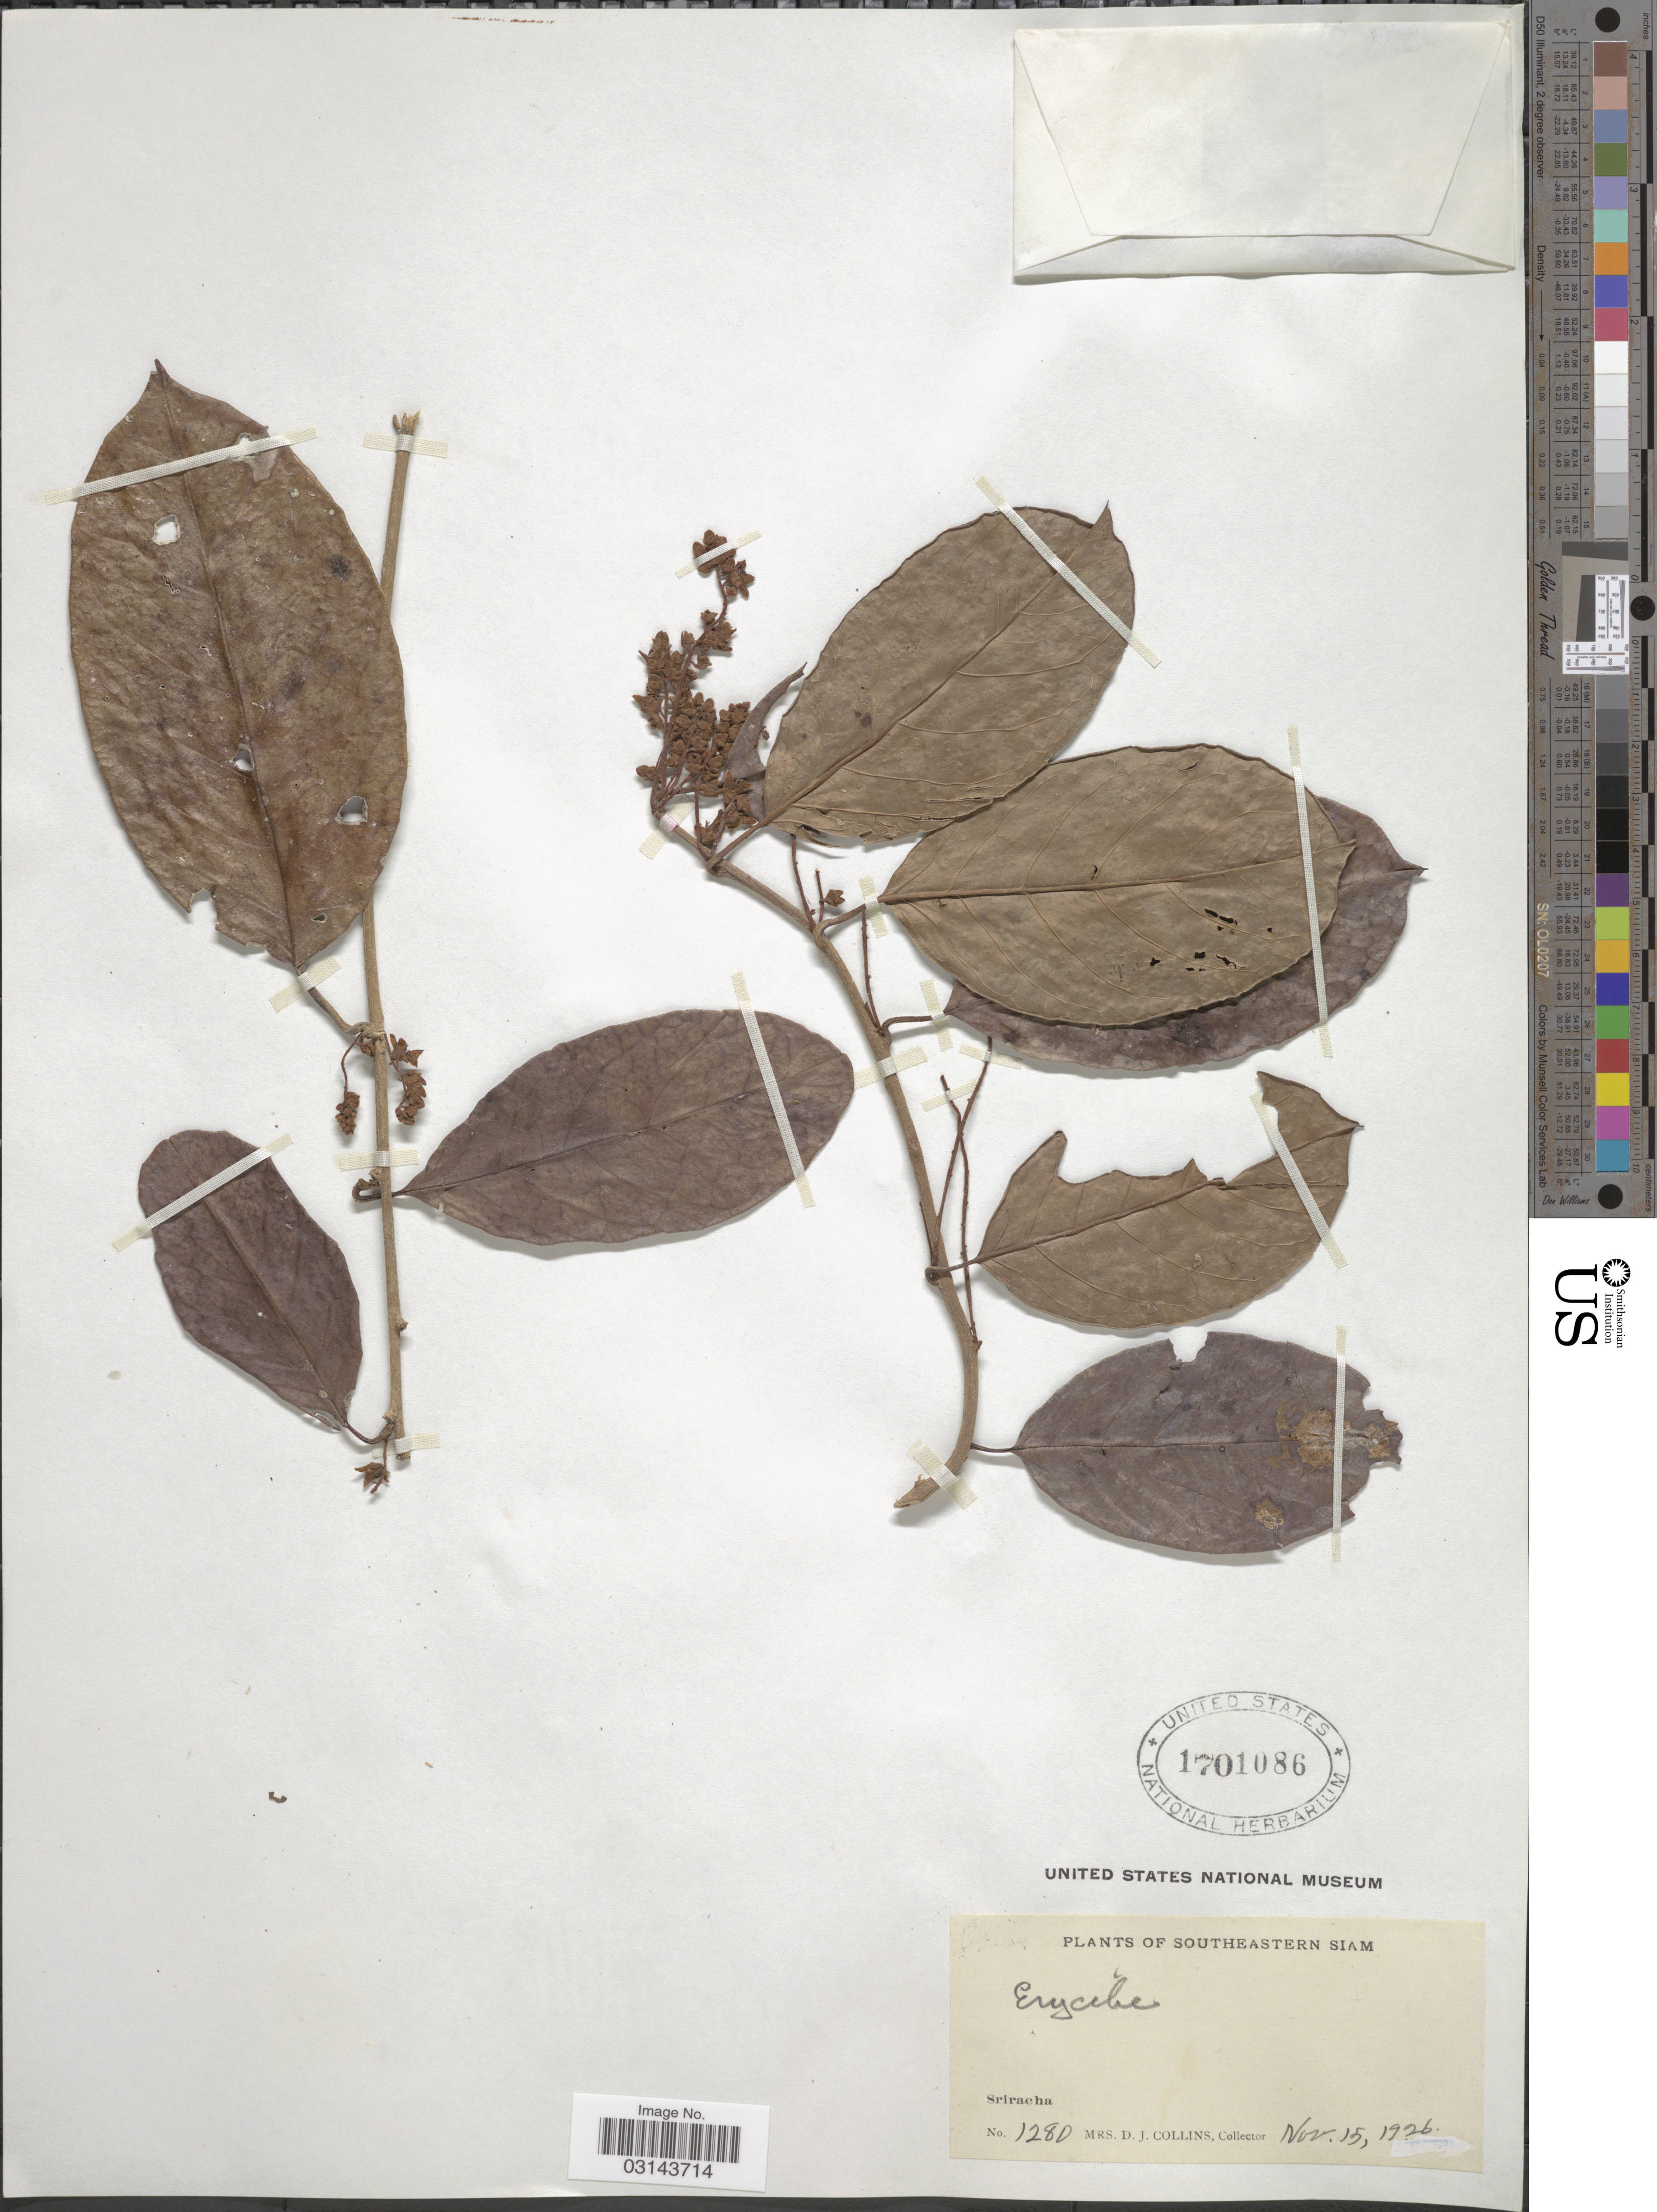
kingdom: Plantae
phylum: Tracheophyta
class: Magnoliopsida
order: Solanales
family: Convolvulaceae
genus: Erycibe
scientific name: Erycibe sp.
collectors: Mrs. D. J. Collins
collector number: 1280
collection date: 1926-11-15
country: Thailand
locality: Southeastern Siam. Sriracha.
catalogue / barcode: US 1701086